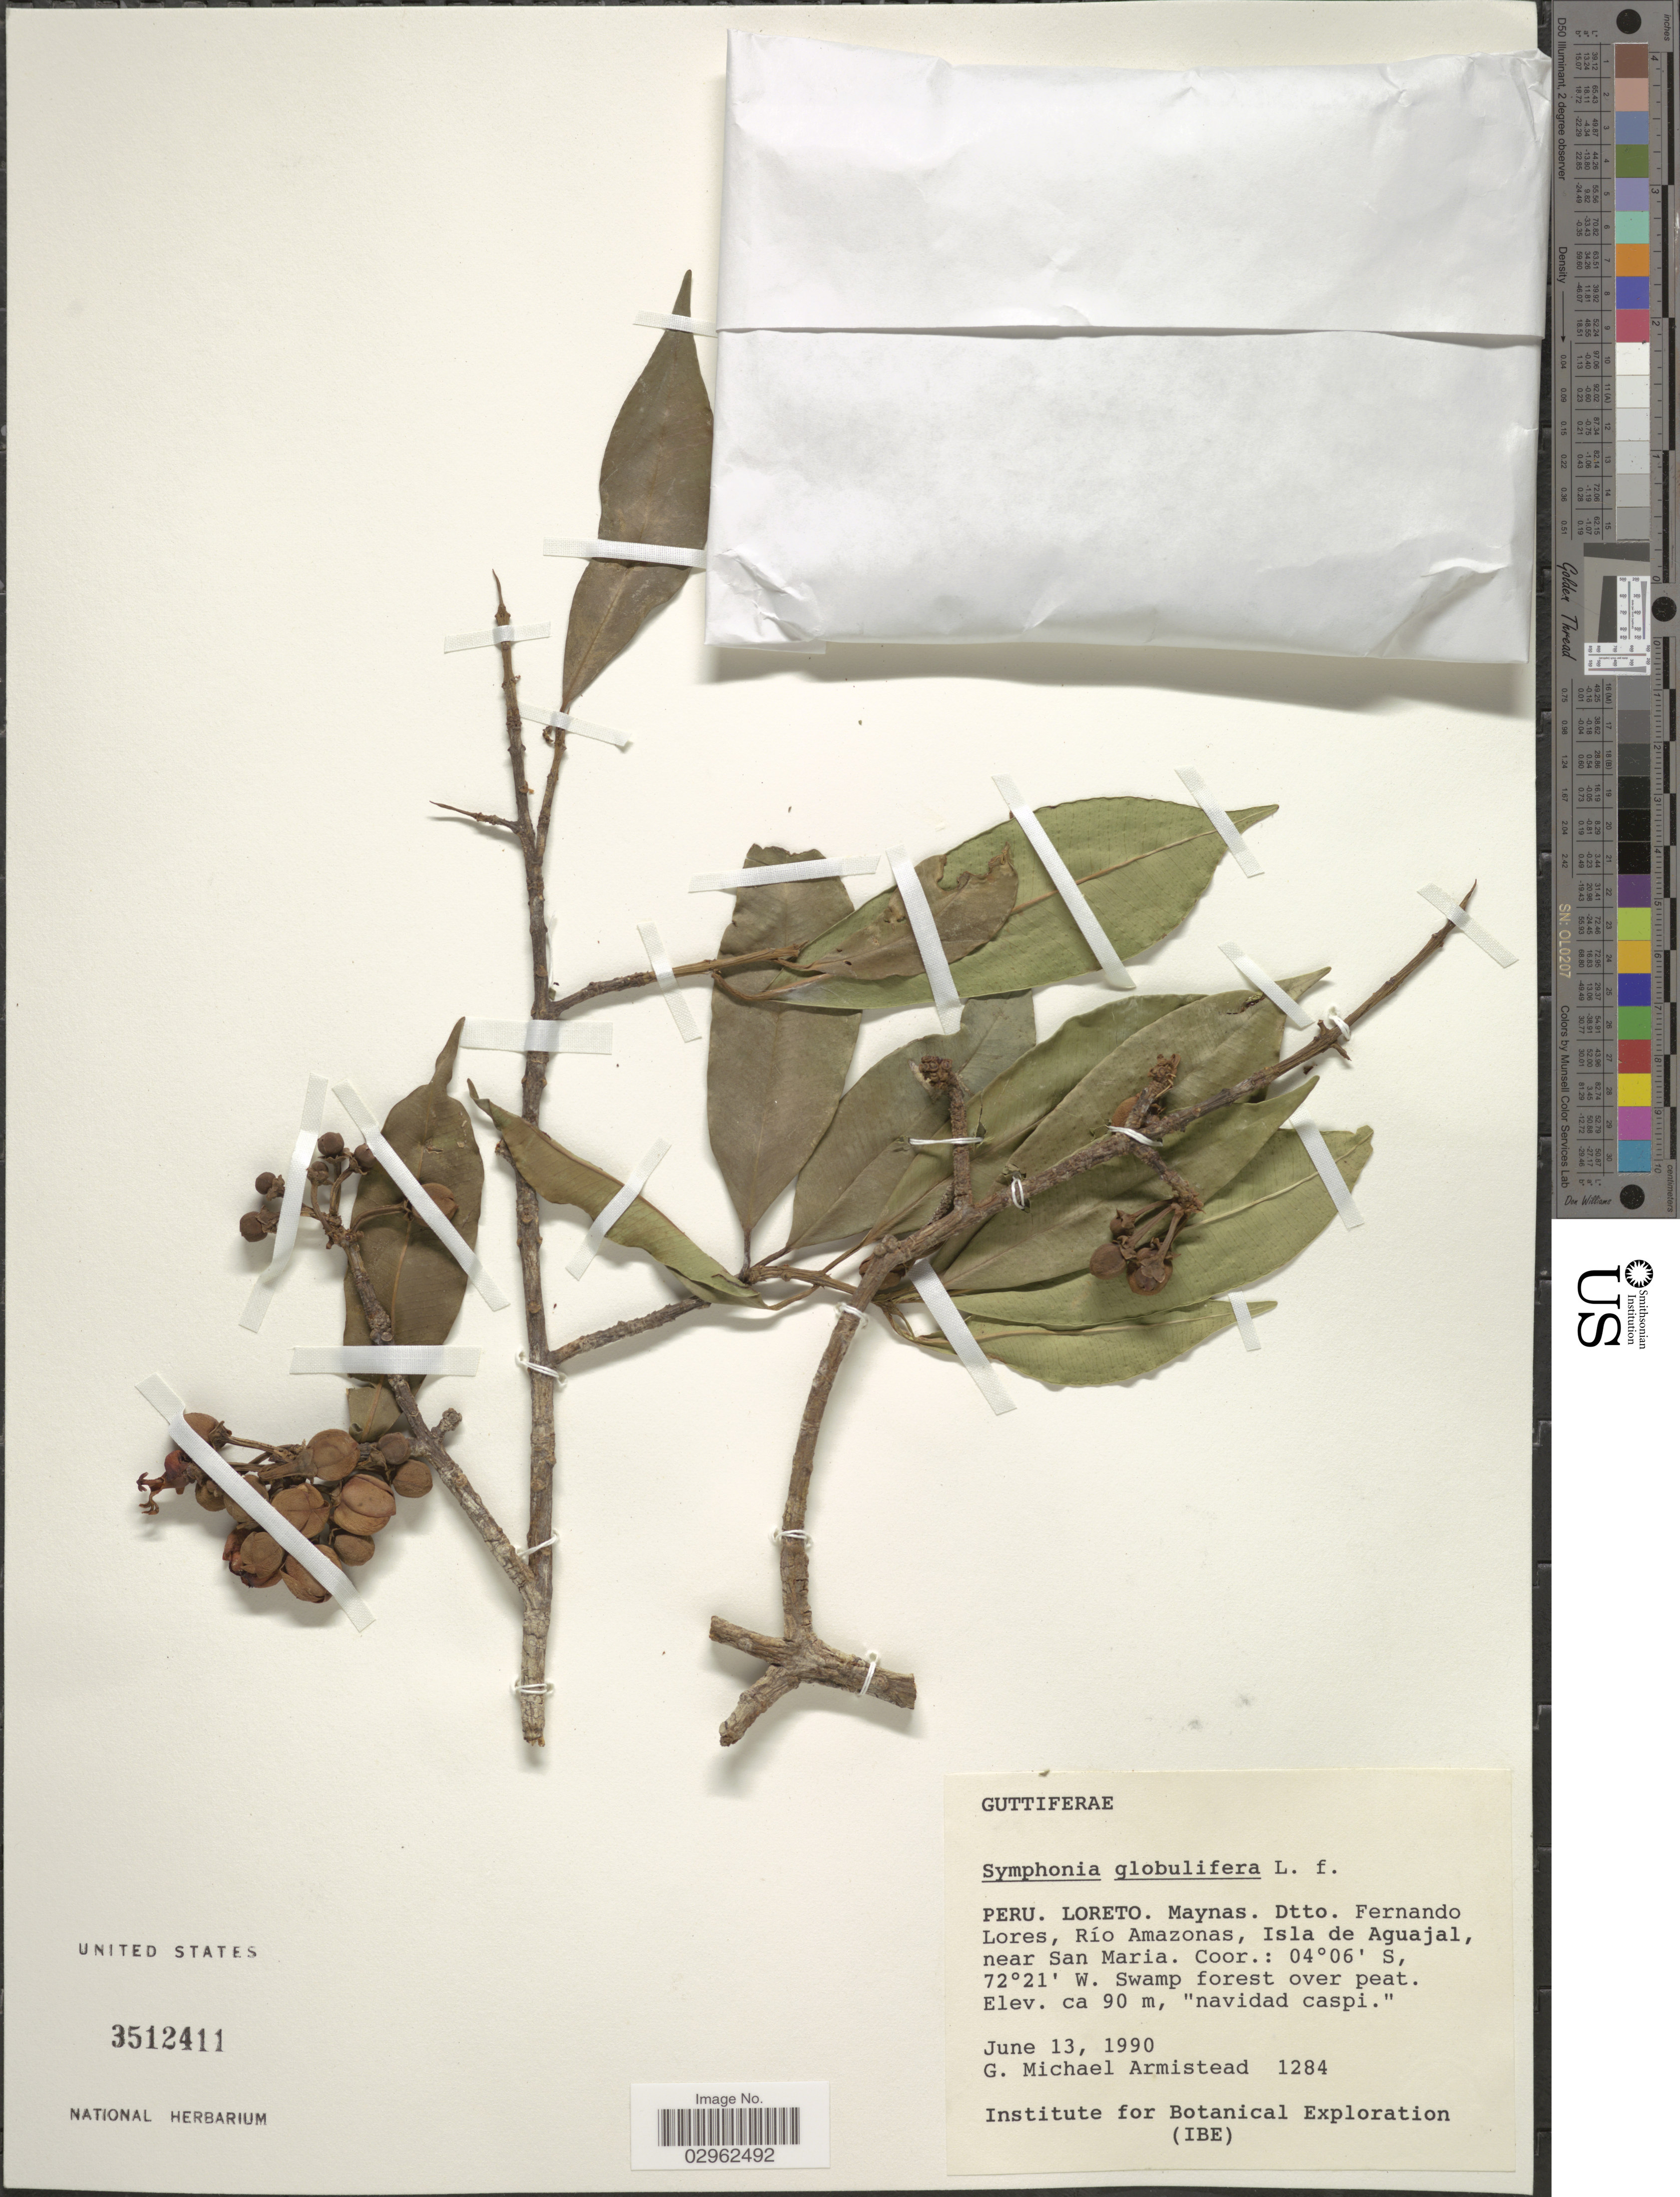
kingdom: Plantae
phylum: Tracheophyta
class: Magnoliopsida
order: Malpighiales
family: Clusiaceae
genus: Symphonia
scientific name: Symphonia globulifera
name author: L. f.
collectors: G. Armistead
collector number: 1284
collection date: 1990-06-13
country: Peru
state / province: Loreto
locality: Maynas. Dtto. Fernando Lores, Río Amazonas, Isla de Aguajal, near San Maria.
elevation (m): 90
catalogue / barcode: US 3512411